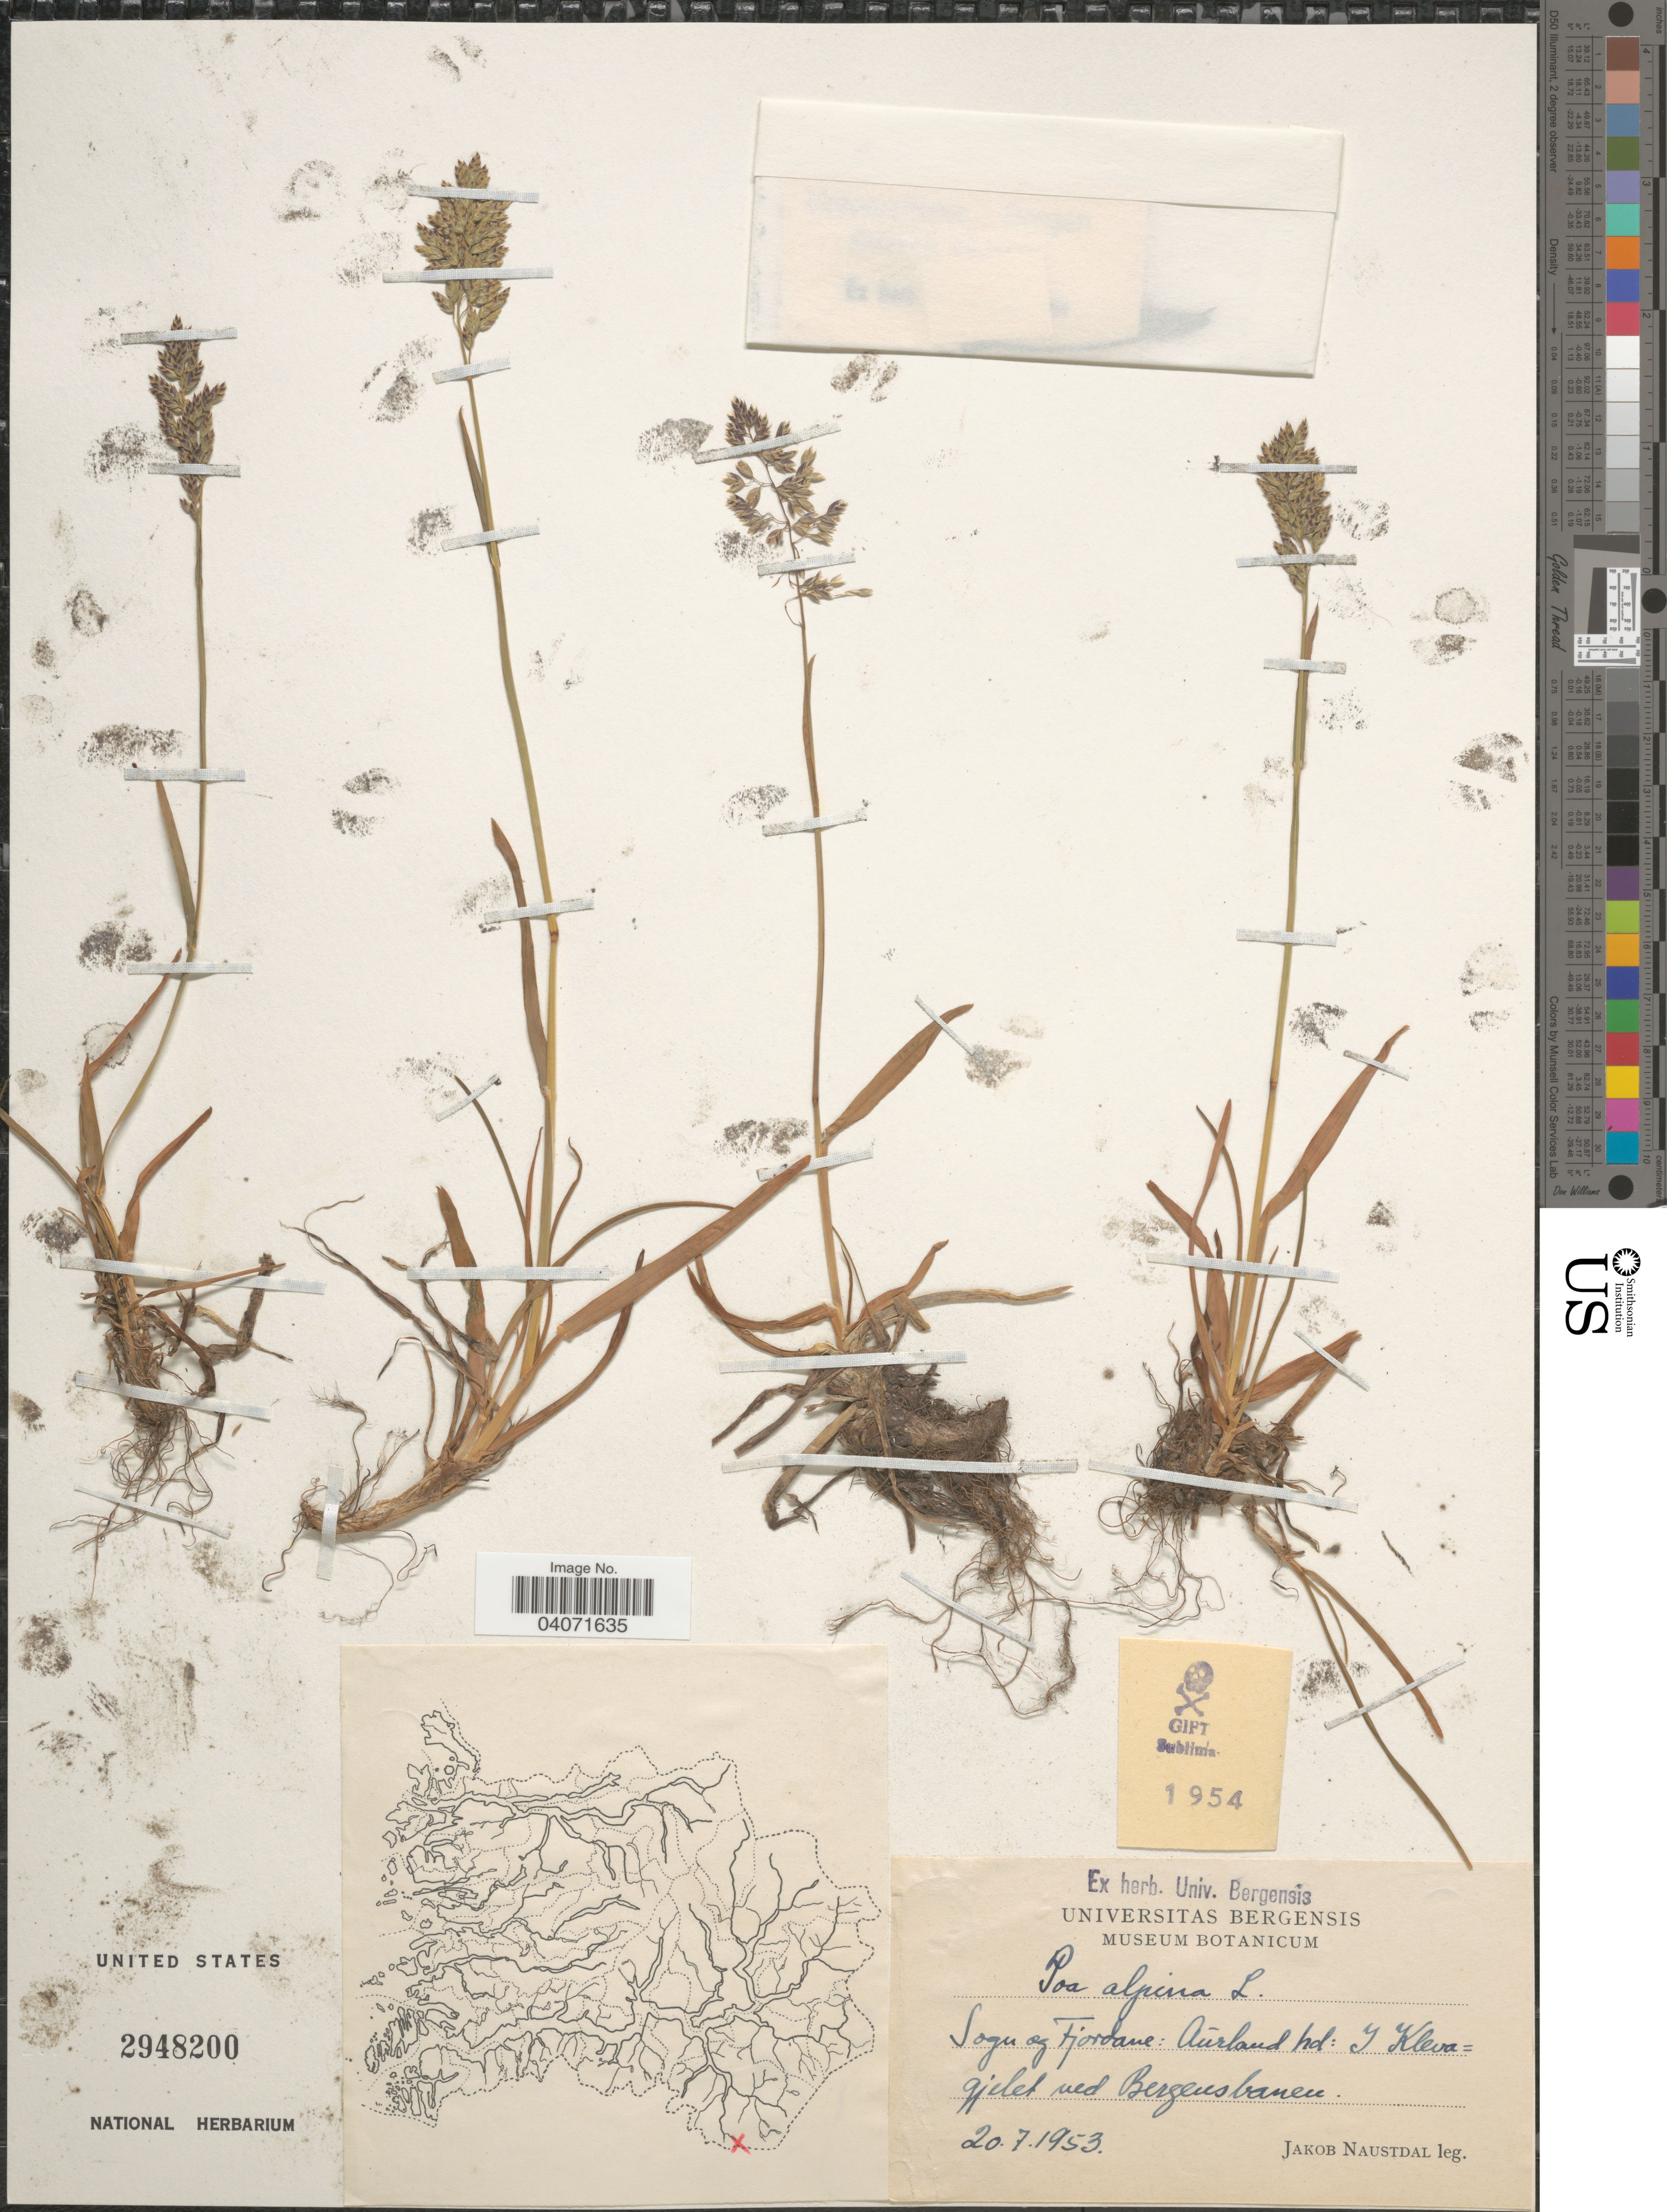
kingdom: Plantae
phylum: Tracheophyta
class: Liliopsida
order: Poales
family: Poaceae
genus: Poa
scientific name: Poa alpina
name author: L.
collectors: J. Naustdal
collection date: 1953-07-20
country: Norway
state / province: Sogn og Fjordane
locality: Aūrland hd: I Klevagjelet ved Bergensbanen.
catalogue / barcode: US 2948200